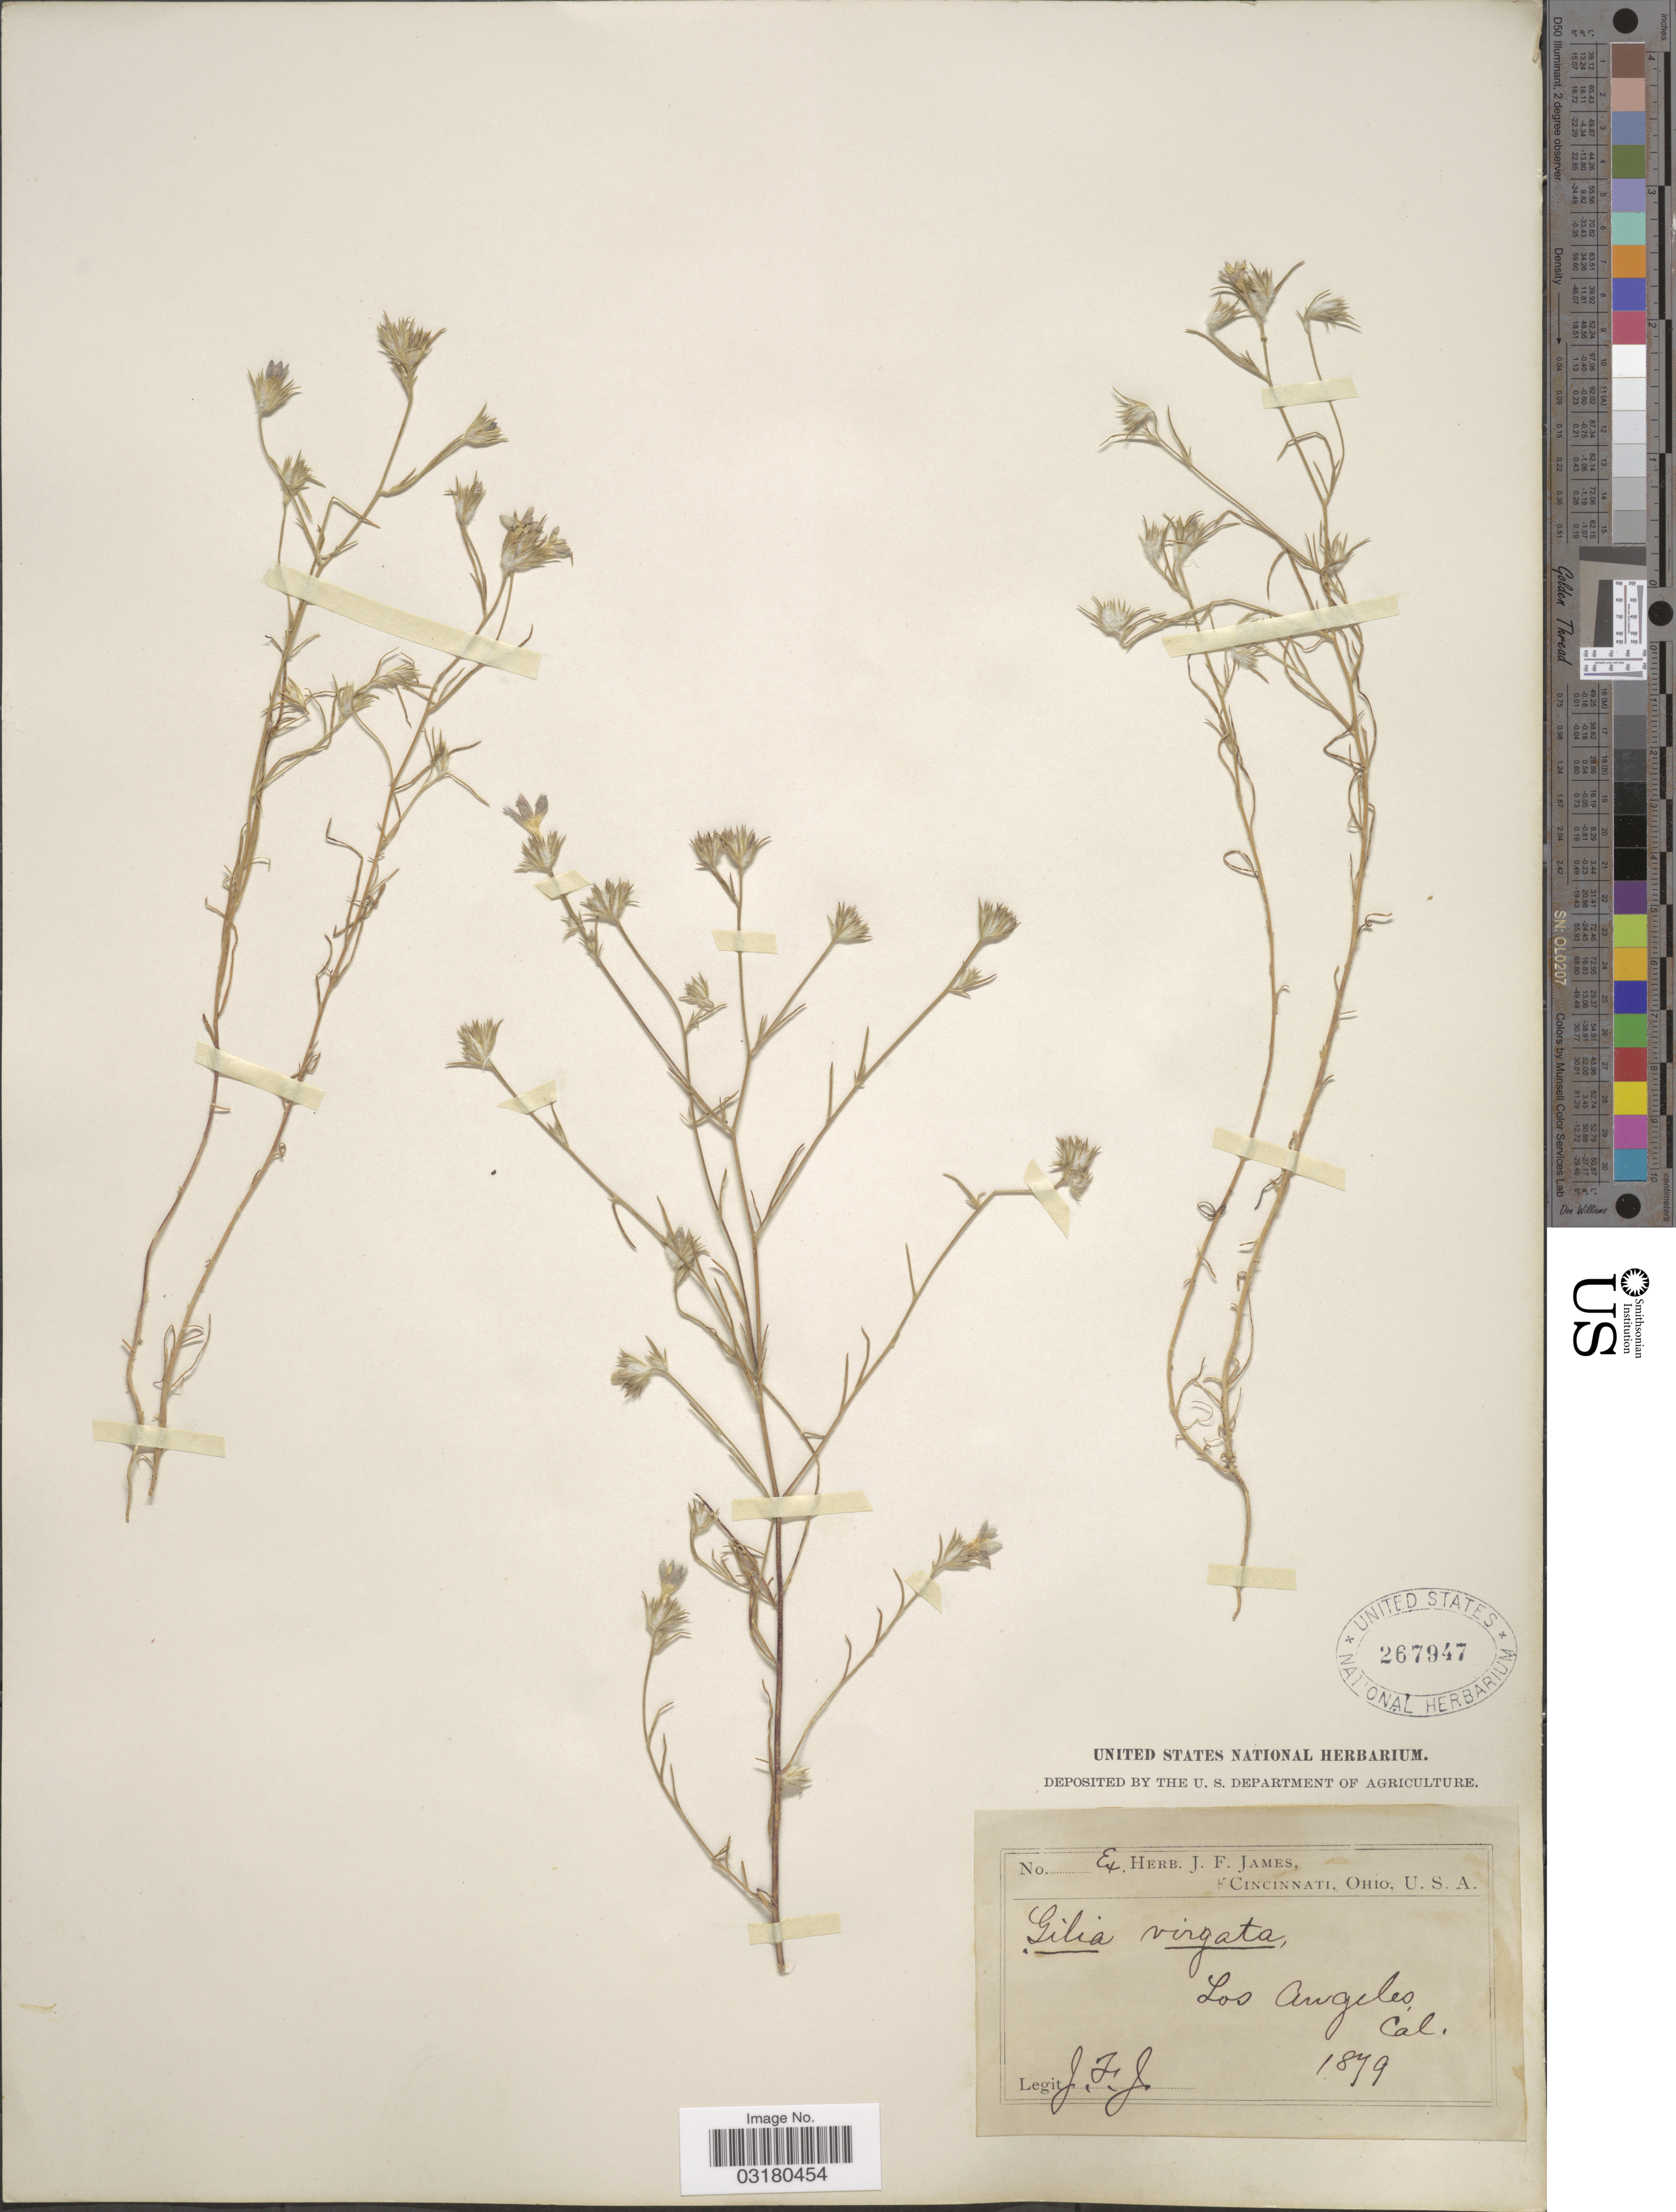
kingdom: Plantae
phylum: Tracheophyta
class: Magnoliopsida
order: Ericales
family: Polemoniaceae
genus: Eriastrum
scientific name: Eriastrum sapphirinum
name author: (Eastw.) H. Mason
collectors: J. James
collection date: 1879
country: United States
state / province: California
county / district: Los Angeles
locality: Los Angeles.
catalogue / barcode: US 267947